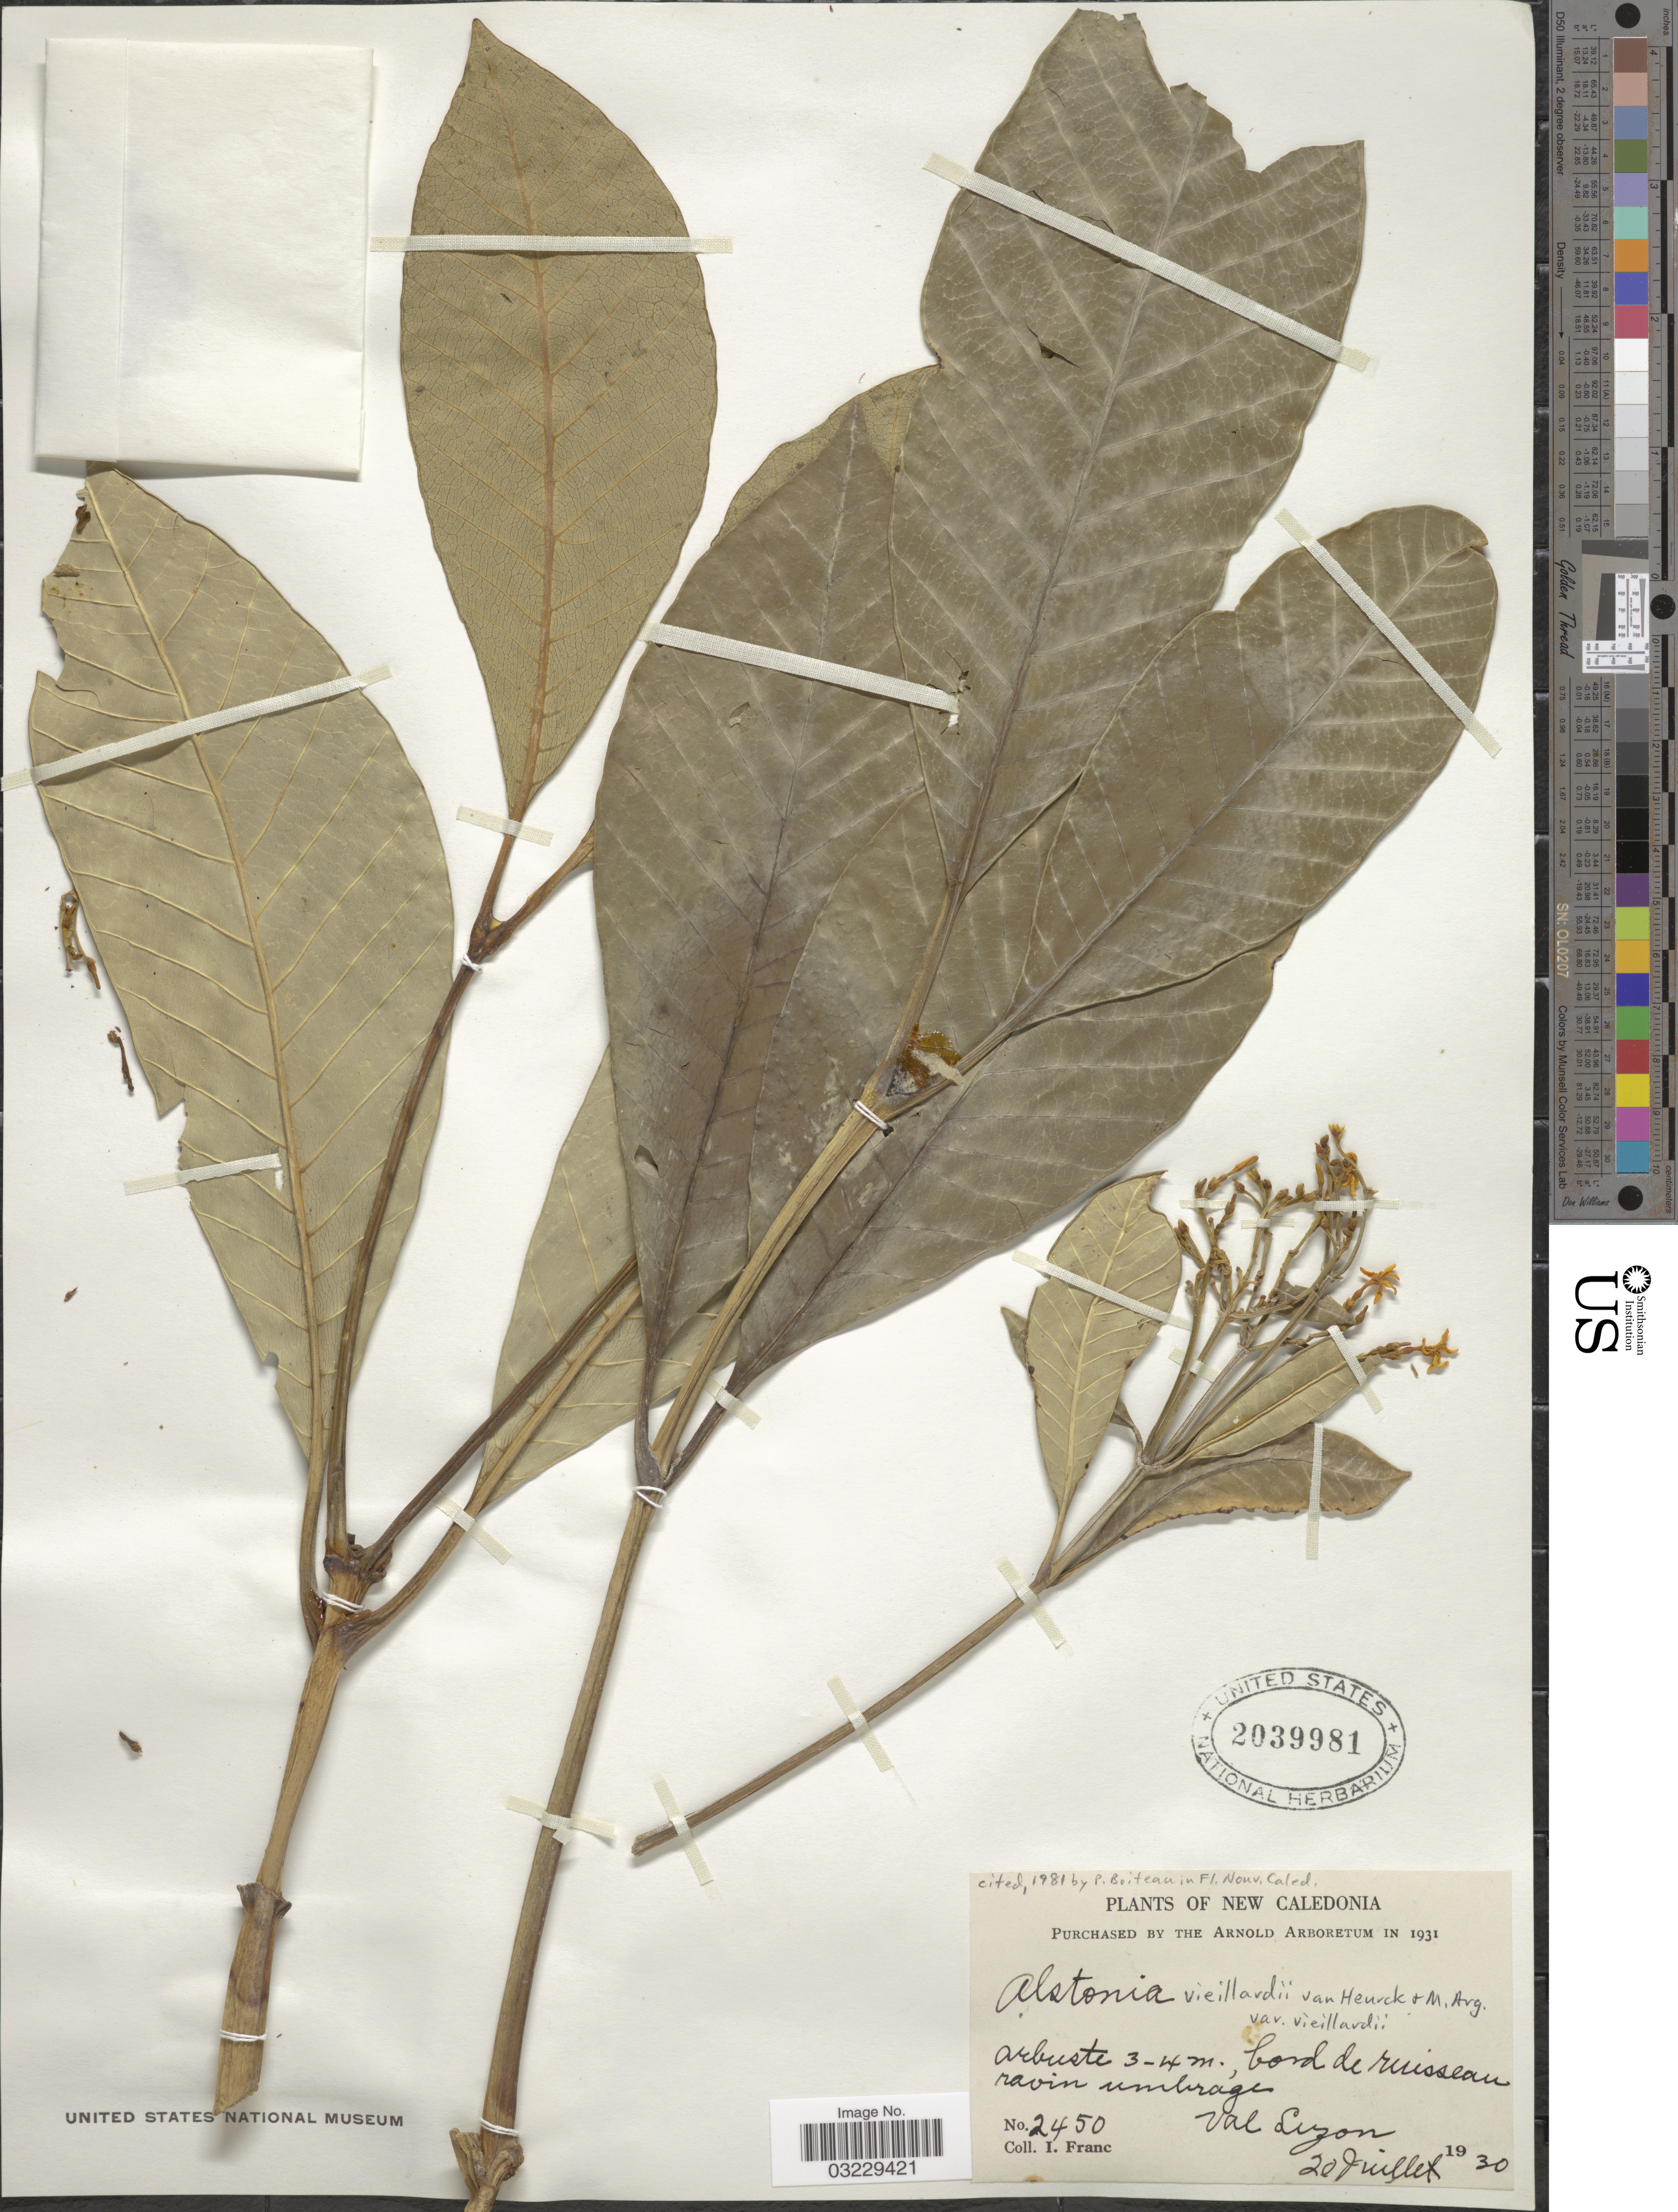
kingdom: Plantae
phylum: Tracheophyta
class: Magnoliopsida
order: Gentianales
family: Apocynaceae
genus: Alstonia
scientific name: Alstonia vieillardii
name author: Van Heurck & Müll. Arg.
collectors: I. Franc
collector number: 2450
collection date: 1930-07-20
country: New Caledonia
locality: Bord de ruisseau ravin umbrage Val Suzon.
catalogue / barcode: US 2039981